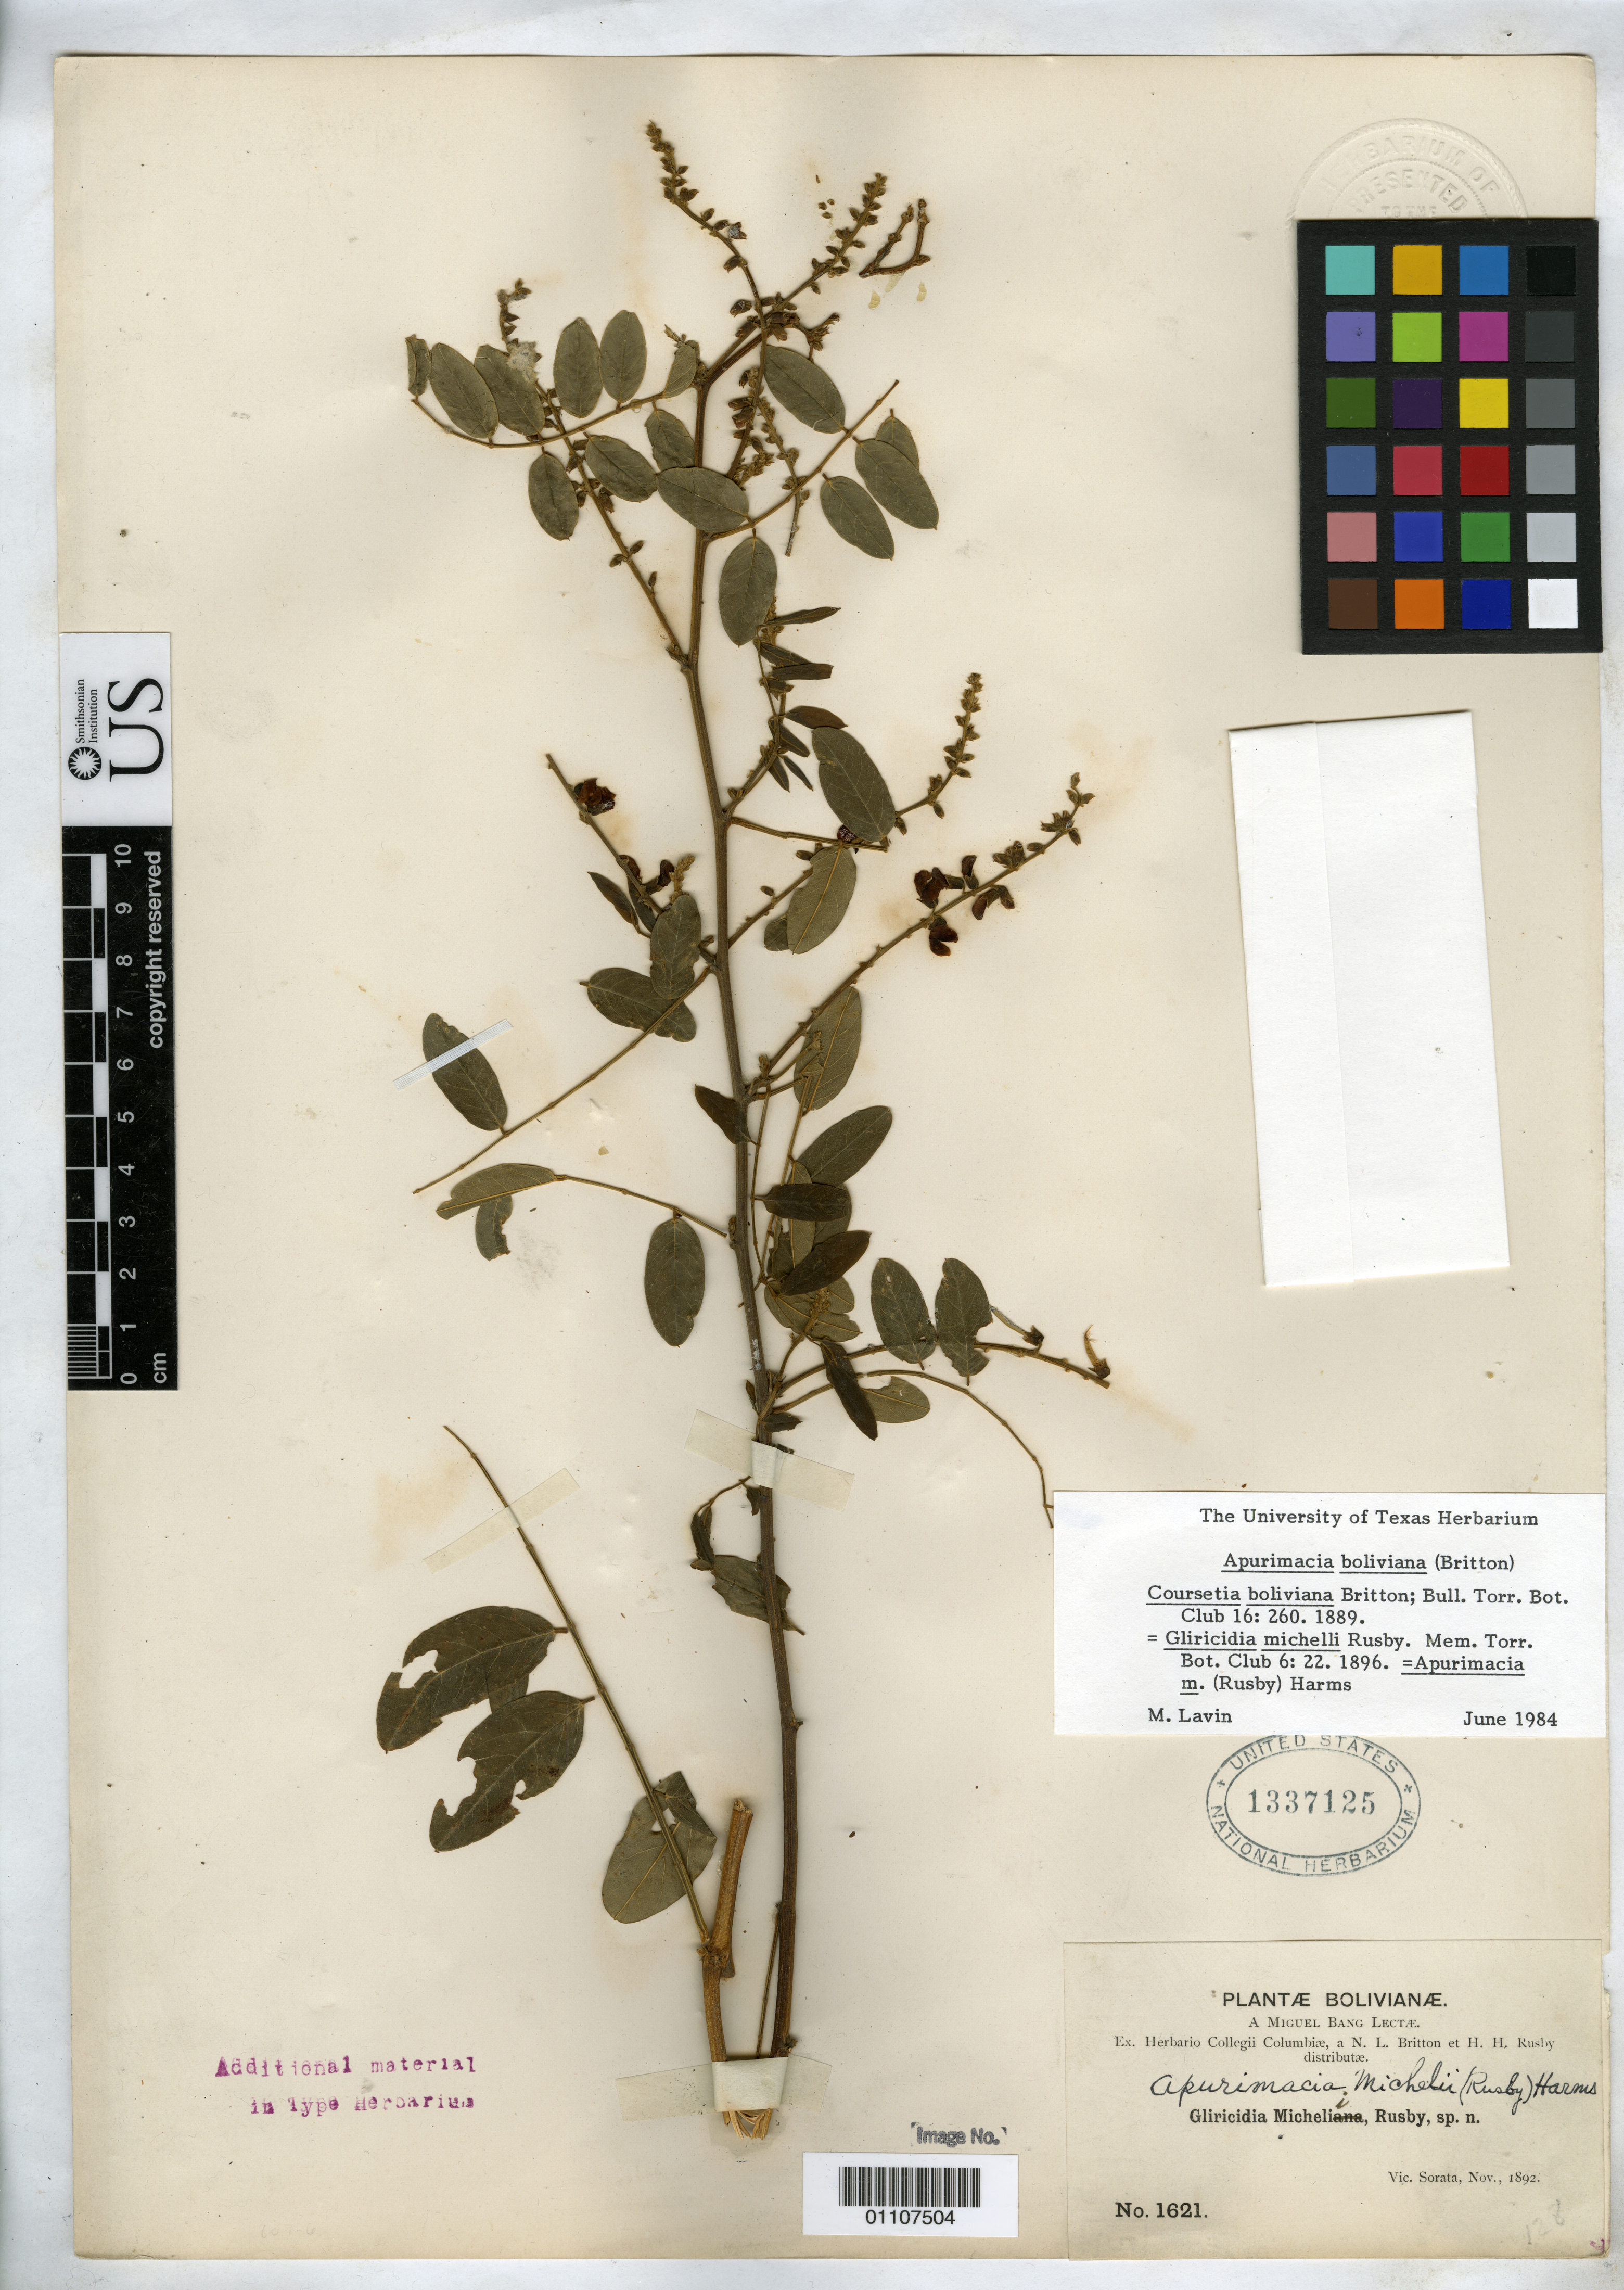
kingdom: Plantae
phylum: Tracheophyta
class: Magnoliopsida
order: Fabales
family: Fabaceae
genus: Gliricidia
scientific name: Gliricidia michelii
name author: Rusby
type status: Isotype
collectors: M. Bang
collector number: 1621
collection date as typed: Nov 1892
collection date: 1892-11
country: Bolivia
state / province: La Paz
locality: Vic. Sorata.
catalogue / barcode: US 1337125